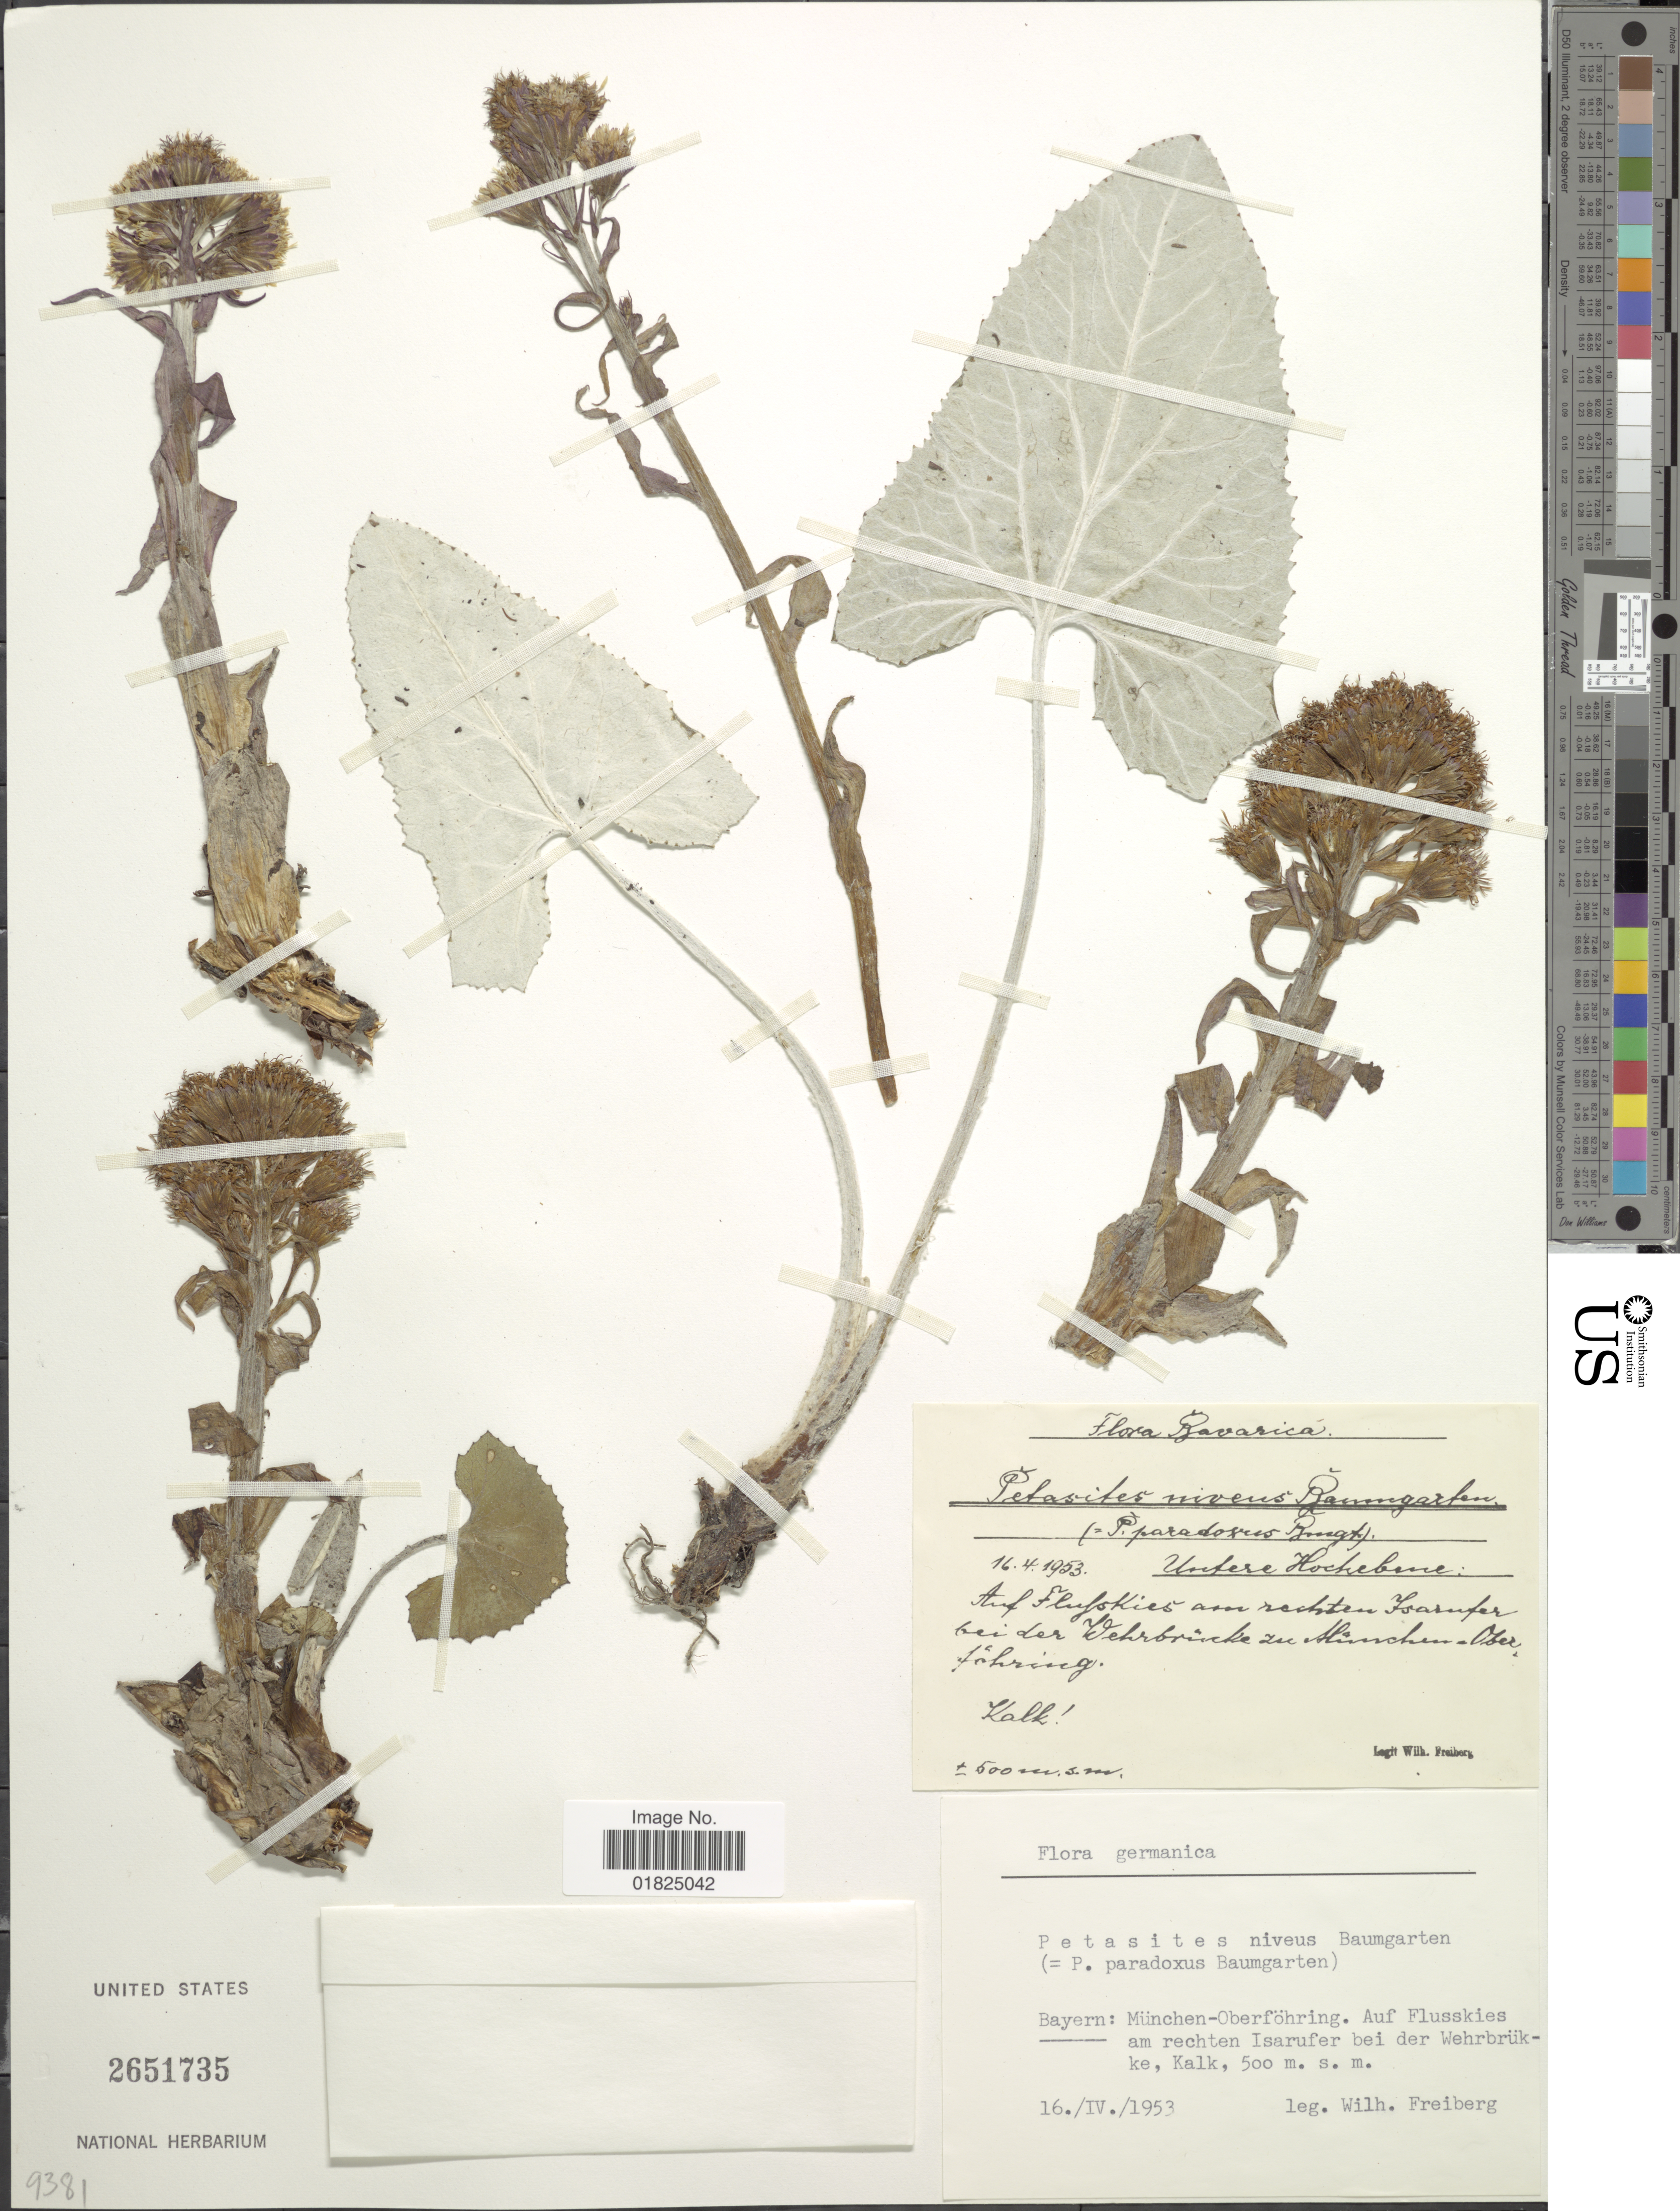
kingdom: Plantae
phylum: Tracheophyta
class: Magnoliopsida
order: Asterales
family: Asteraceae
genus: Petasites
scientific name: Petasites paradoxus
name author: (Retz.) Baumg.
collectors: W. Freiberg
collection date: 1953-04-16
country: Germany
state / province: Bayern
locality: München-Oberföhring. Auf Flusskies am rechten Isarufer bei der Wehrbrükke, Kalk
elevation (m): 500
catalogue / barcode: US 2651735